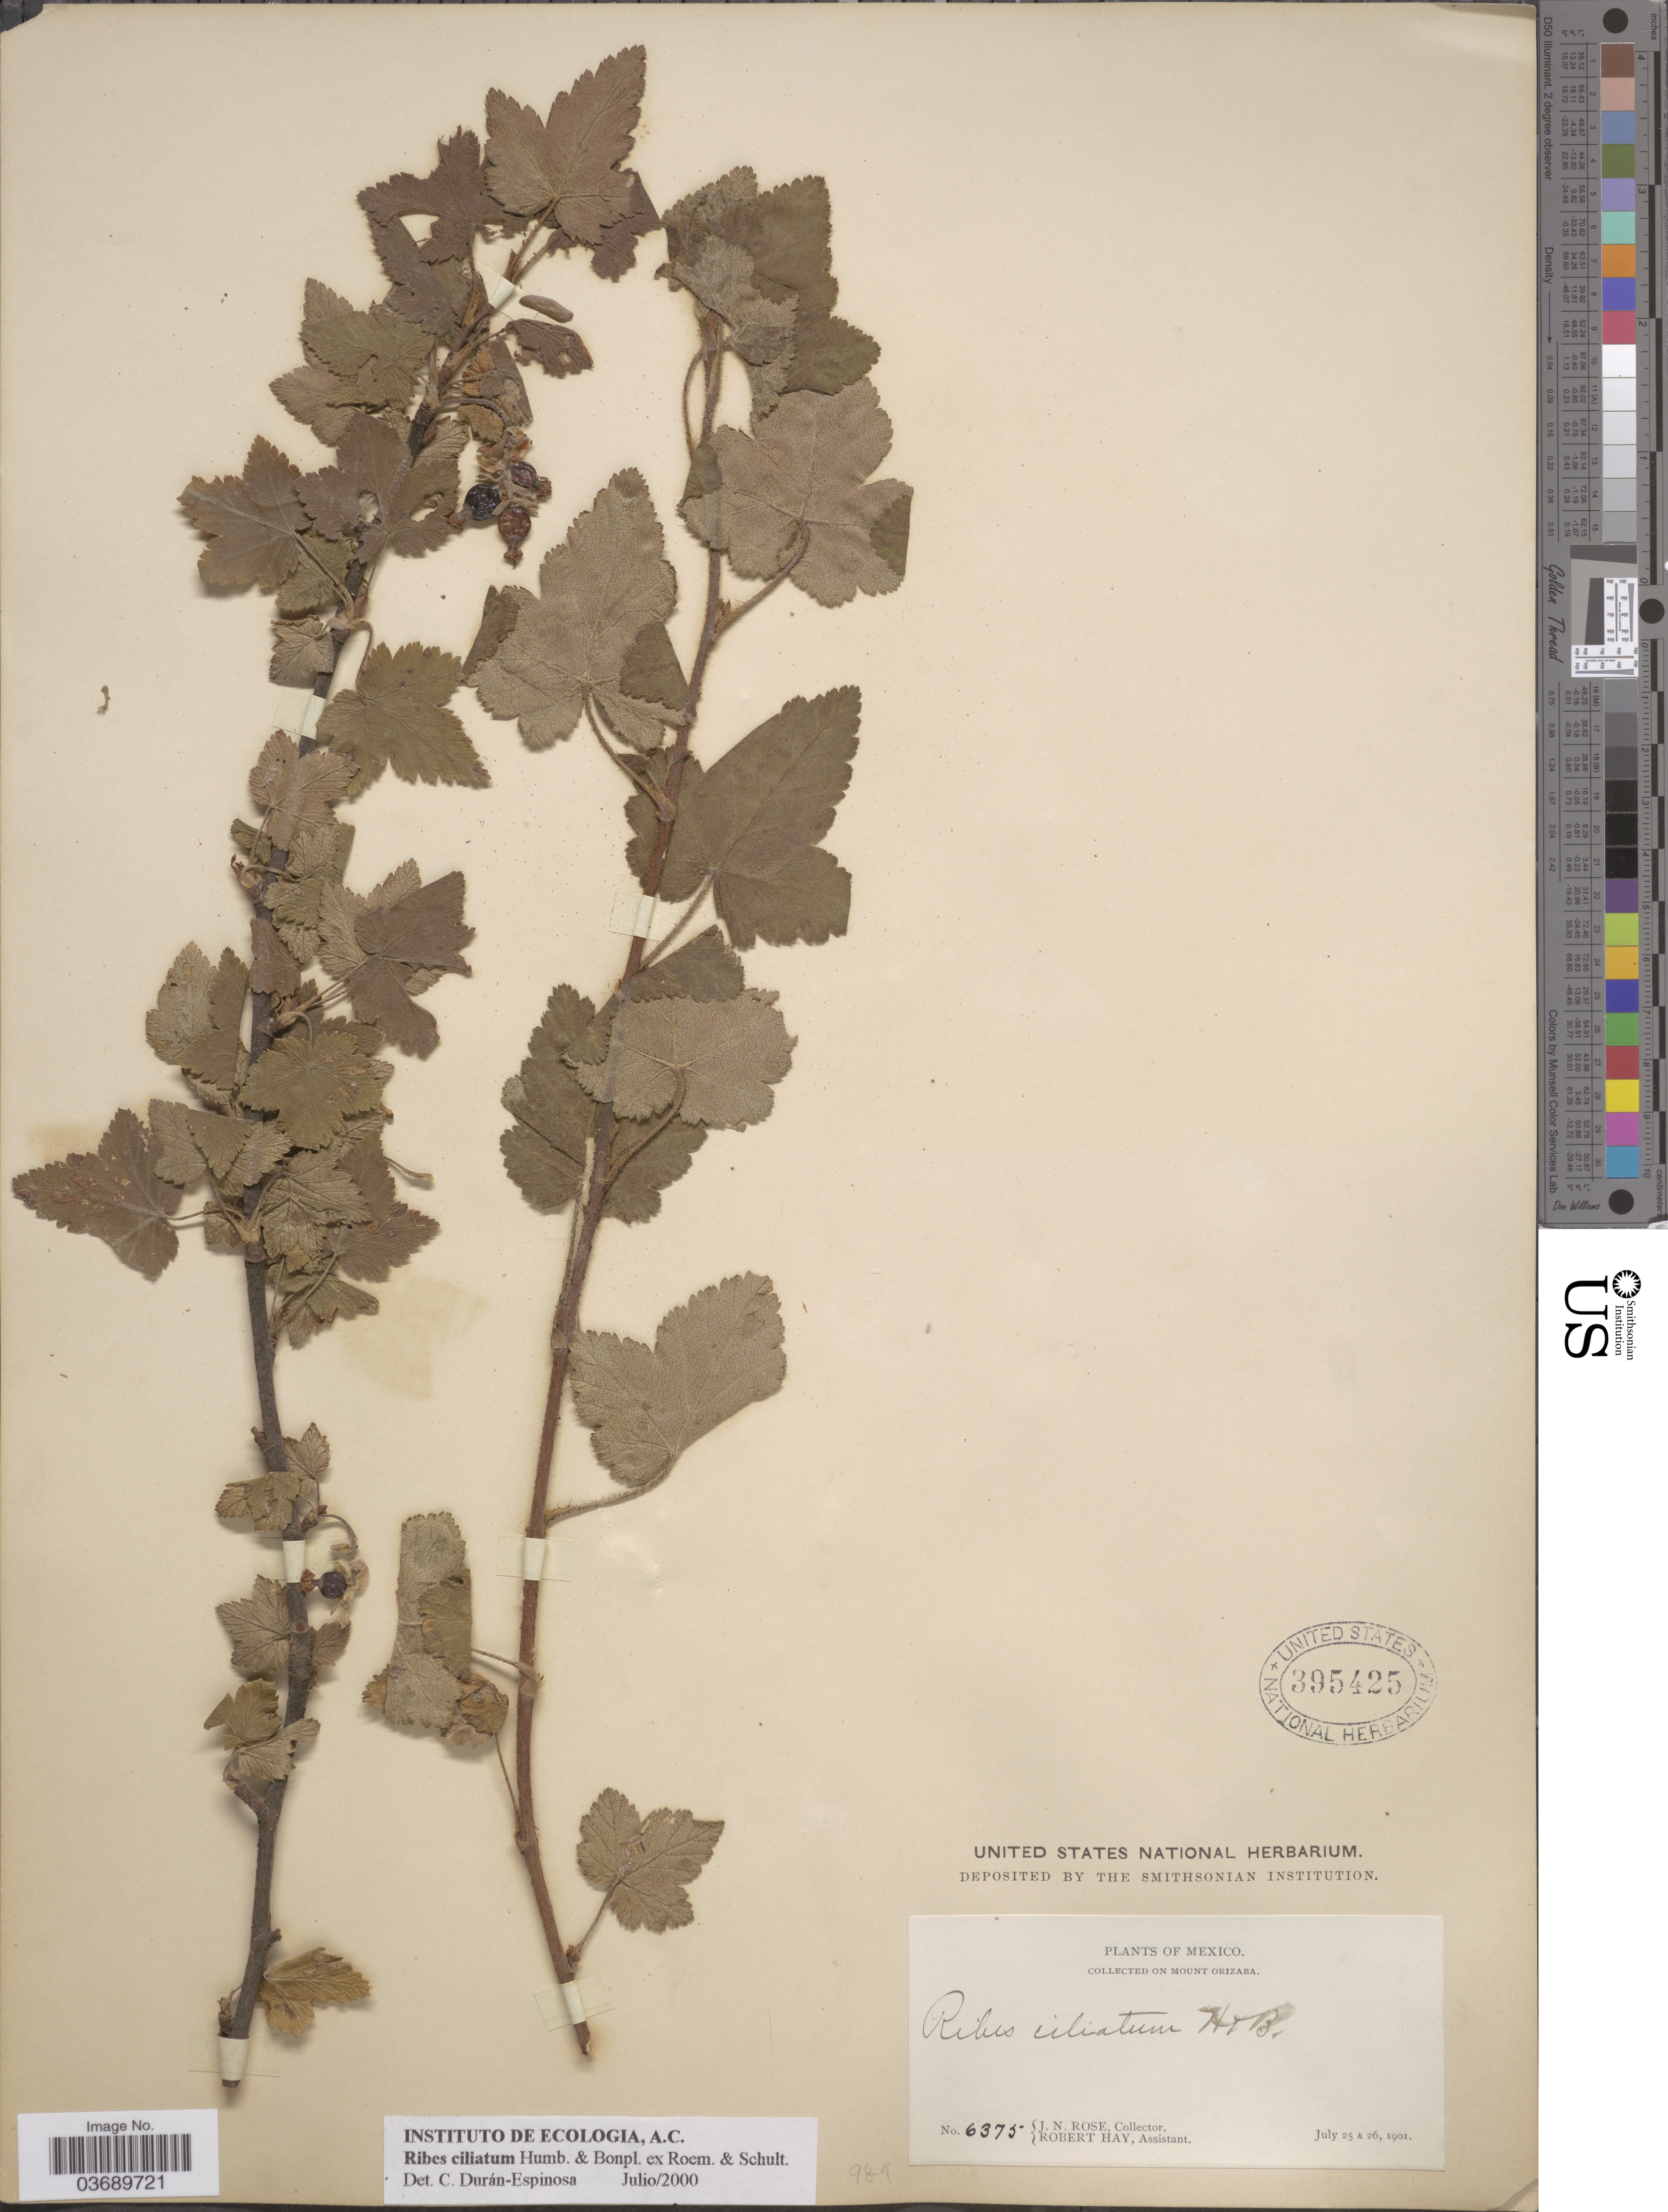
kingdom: Plantae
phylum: Tracheophyta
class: Magnoliopsida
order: Saxifragales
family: Grossulariaceae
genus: Ribes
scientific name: Ribes ciliatum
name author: Humb. & Bonpl. ex Roem. & Schult.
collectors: J. N. Rose & R. Hay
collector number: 6375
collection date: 1901-07-25/1901-07-26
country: Mexico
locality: Mount Orizaba.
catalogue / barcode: US 395425